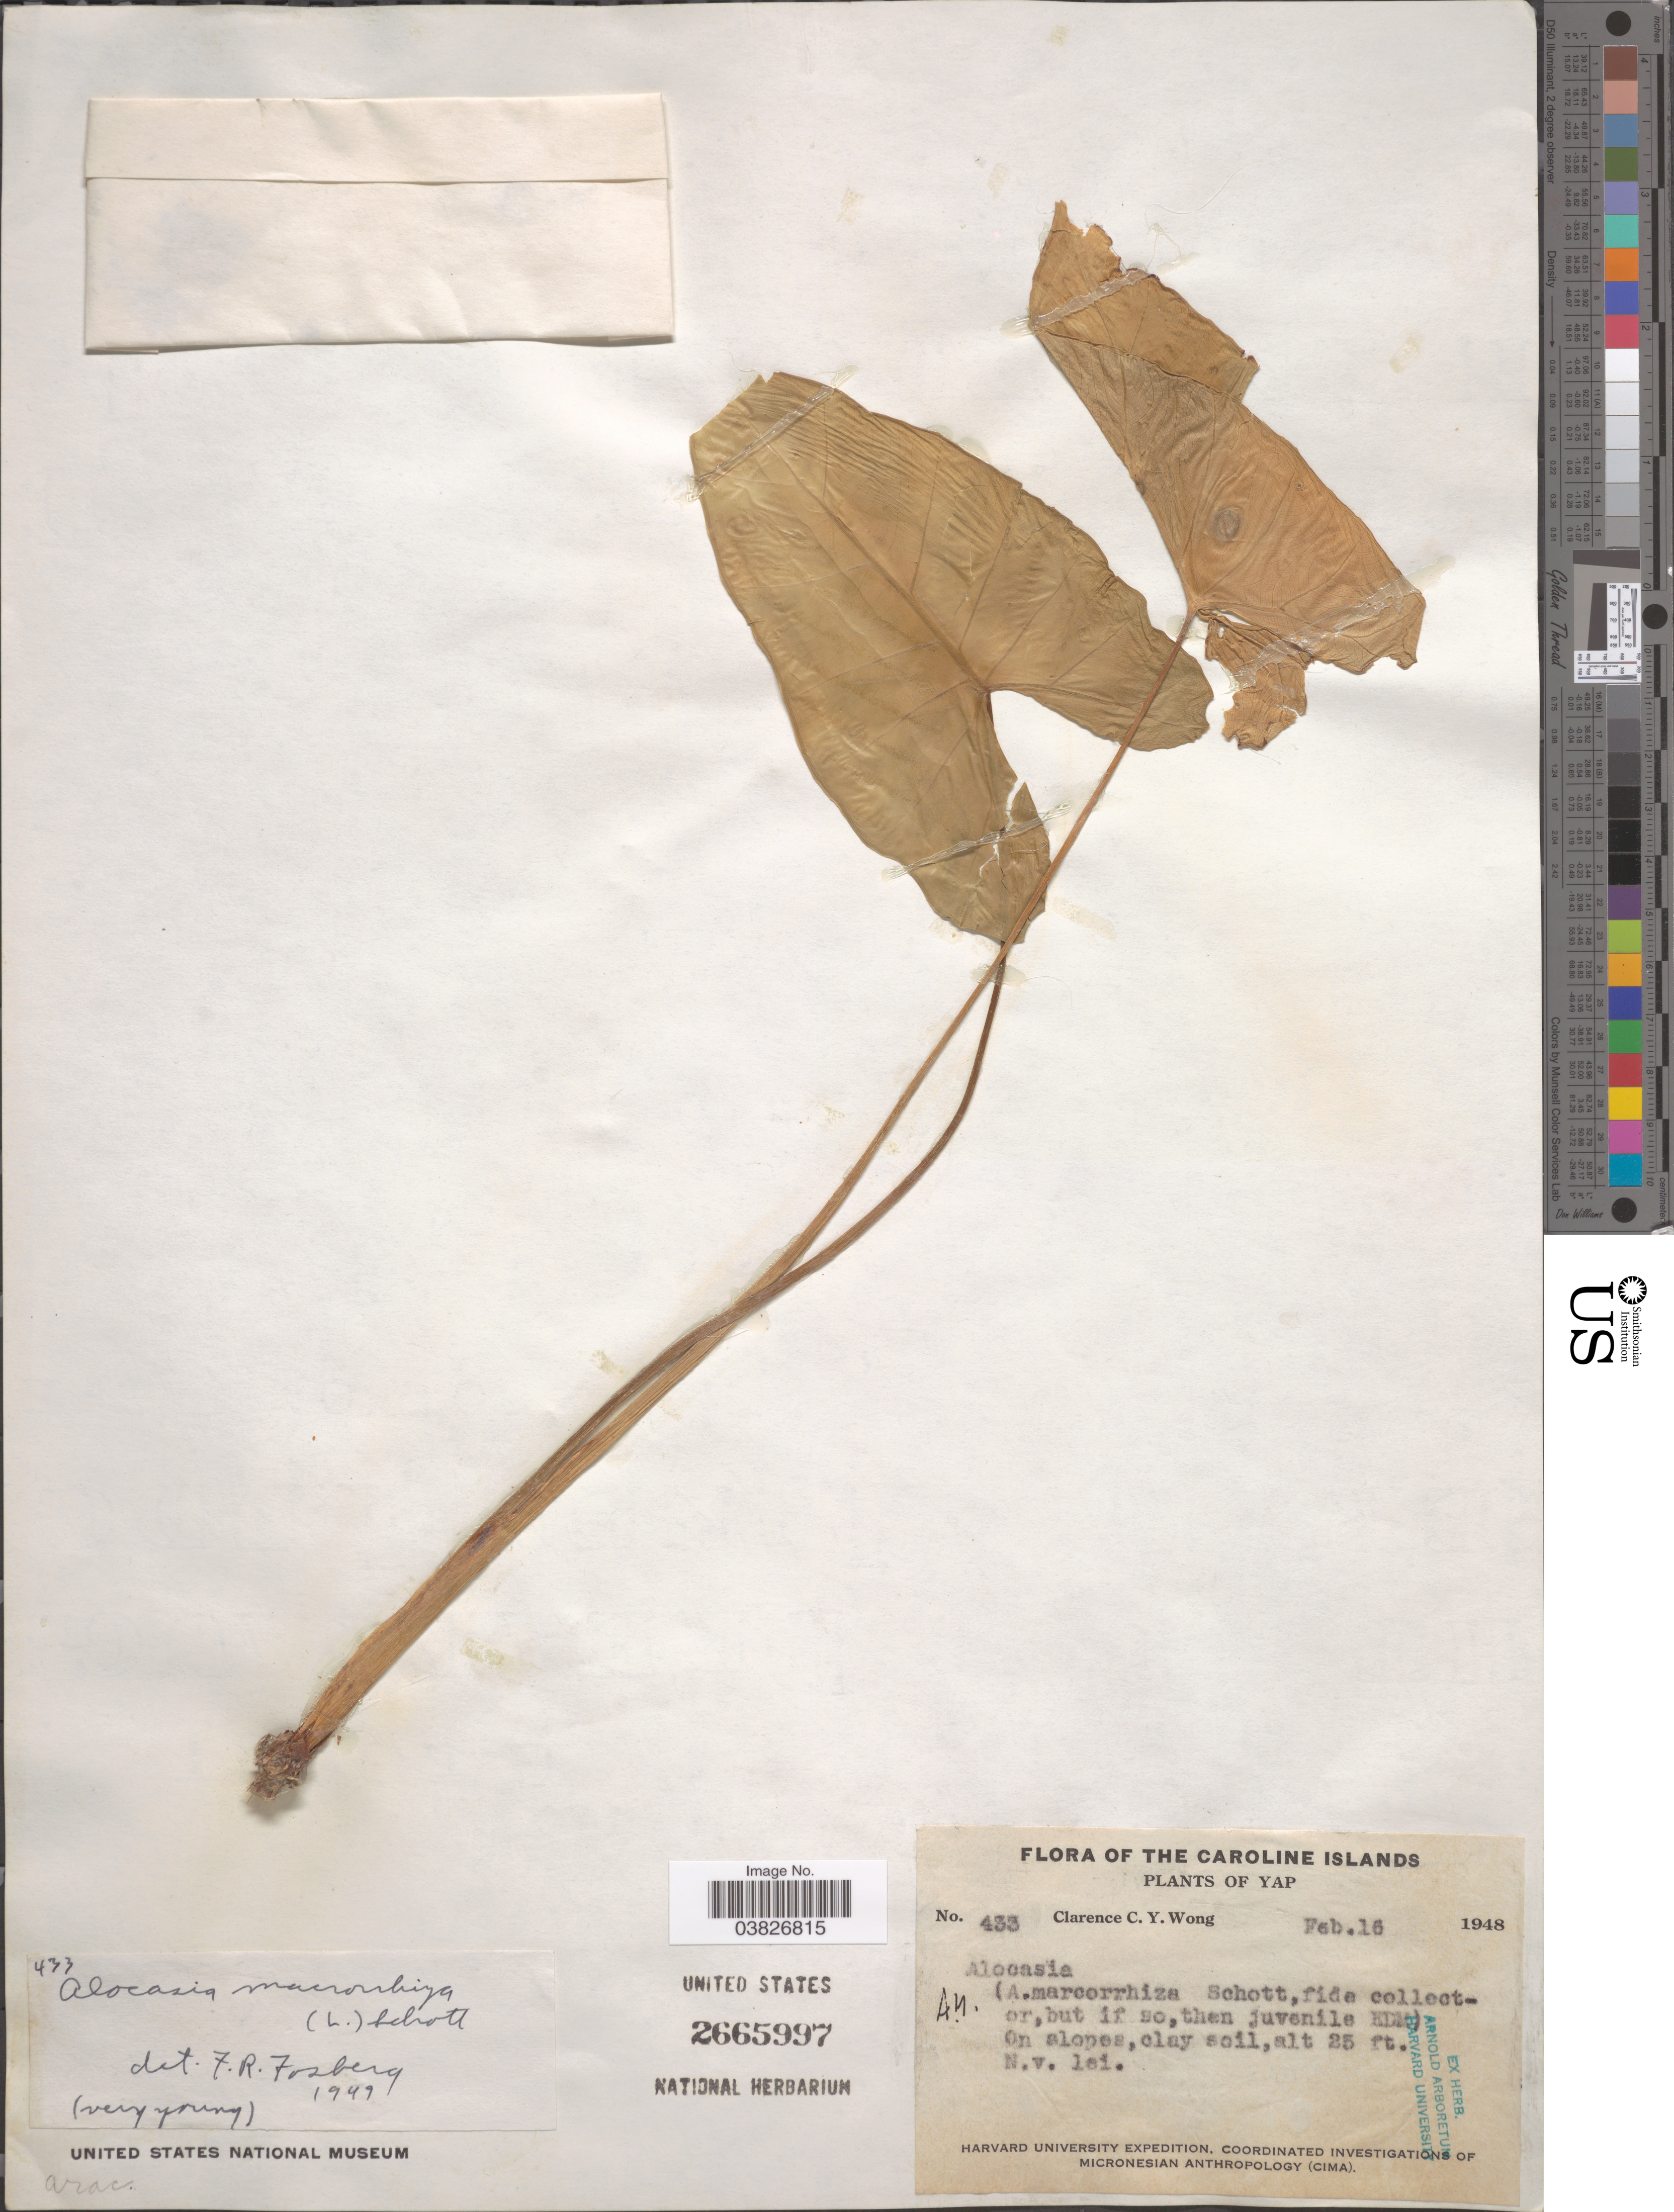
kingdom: Plantae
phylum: Tracheophyta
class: Liliopsida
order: Alismatales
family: Araceae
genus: Alocasia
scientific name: Alocasia macrorrhizos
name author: (L.) G. Don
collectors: C. Wong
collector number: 433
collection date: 1948-02-16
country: Micronesia, Federated States of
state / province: Yap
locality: Caroline Islands.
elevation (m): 8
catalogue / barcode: US 2665997